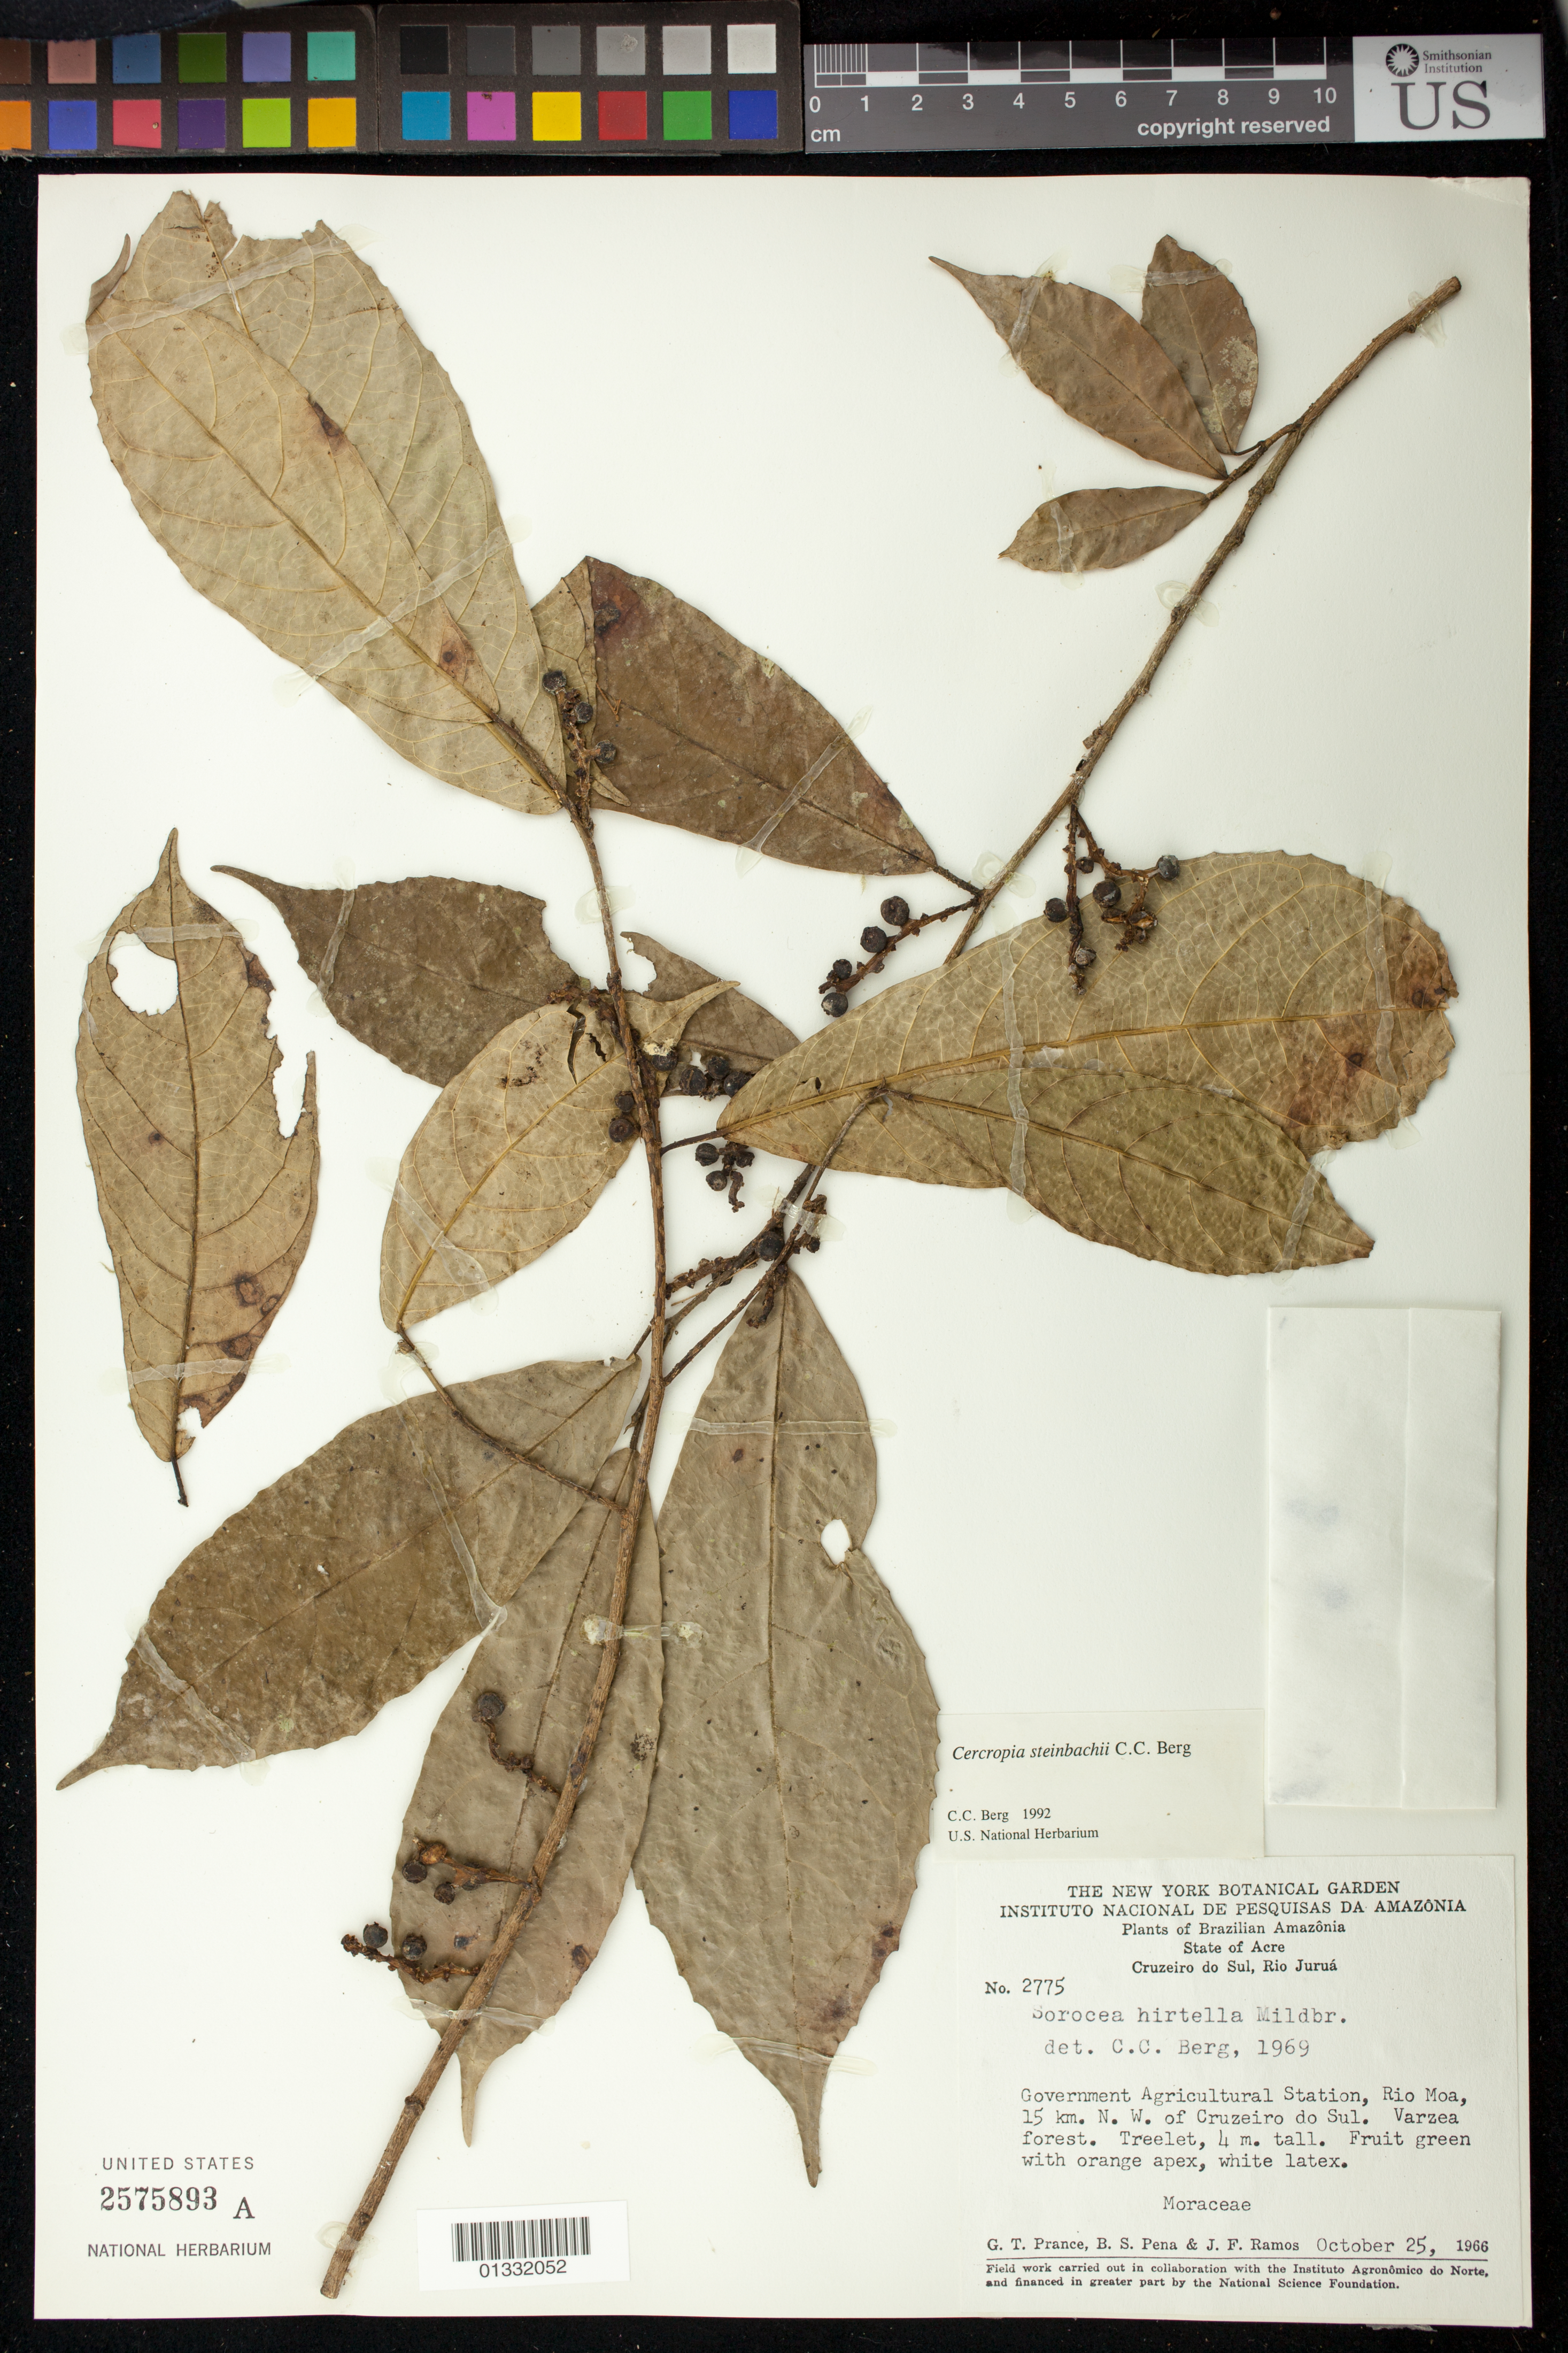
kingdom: Plantae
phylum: Tracheophyta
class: Magnoliopsida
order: Rosales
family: Moraceae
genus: Sorocea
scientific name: Sorocea steinbachii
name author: C.C. Berg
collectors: G. T. Prance, B. S. Pena & J. F. Ramos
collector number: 2775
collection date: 1966-10-25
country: Brazil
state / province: Acre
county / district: Cruzeiro do Sul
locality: Rio Juruá. Government Agricultural Station, Rio Moa, 15 km NW of Cruzeiro do Sul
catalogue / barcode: US 2575893A